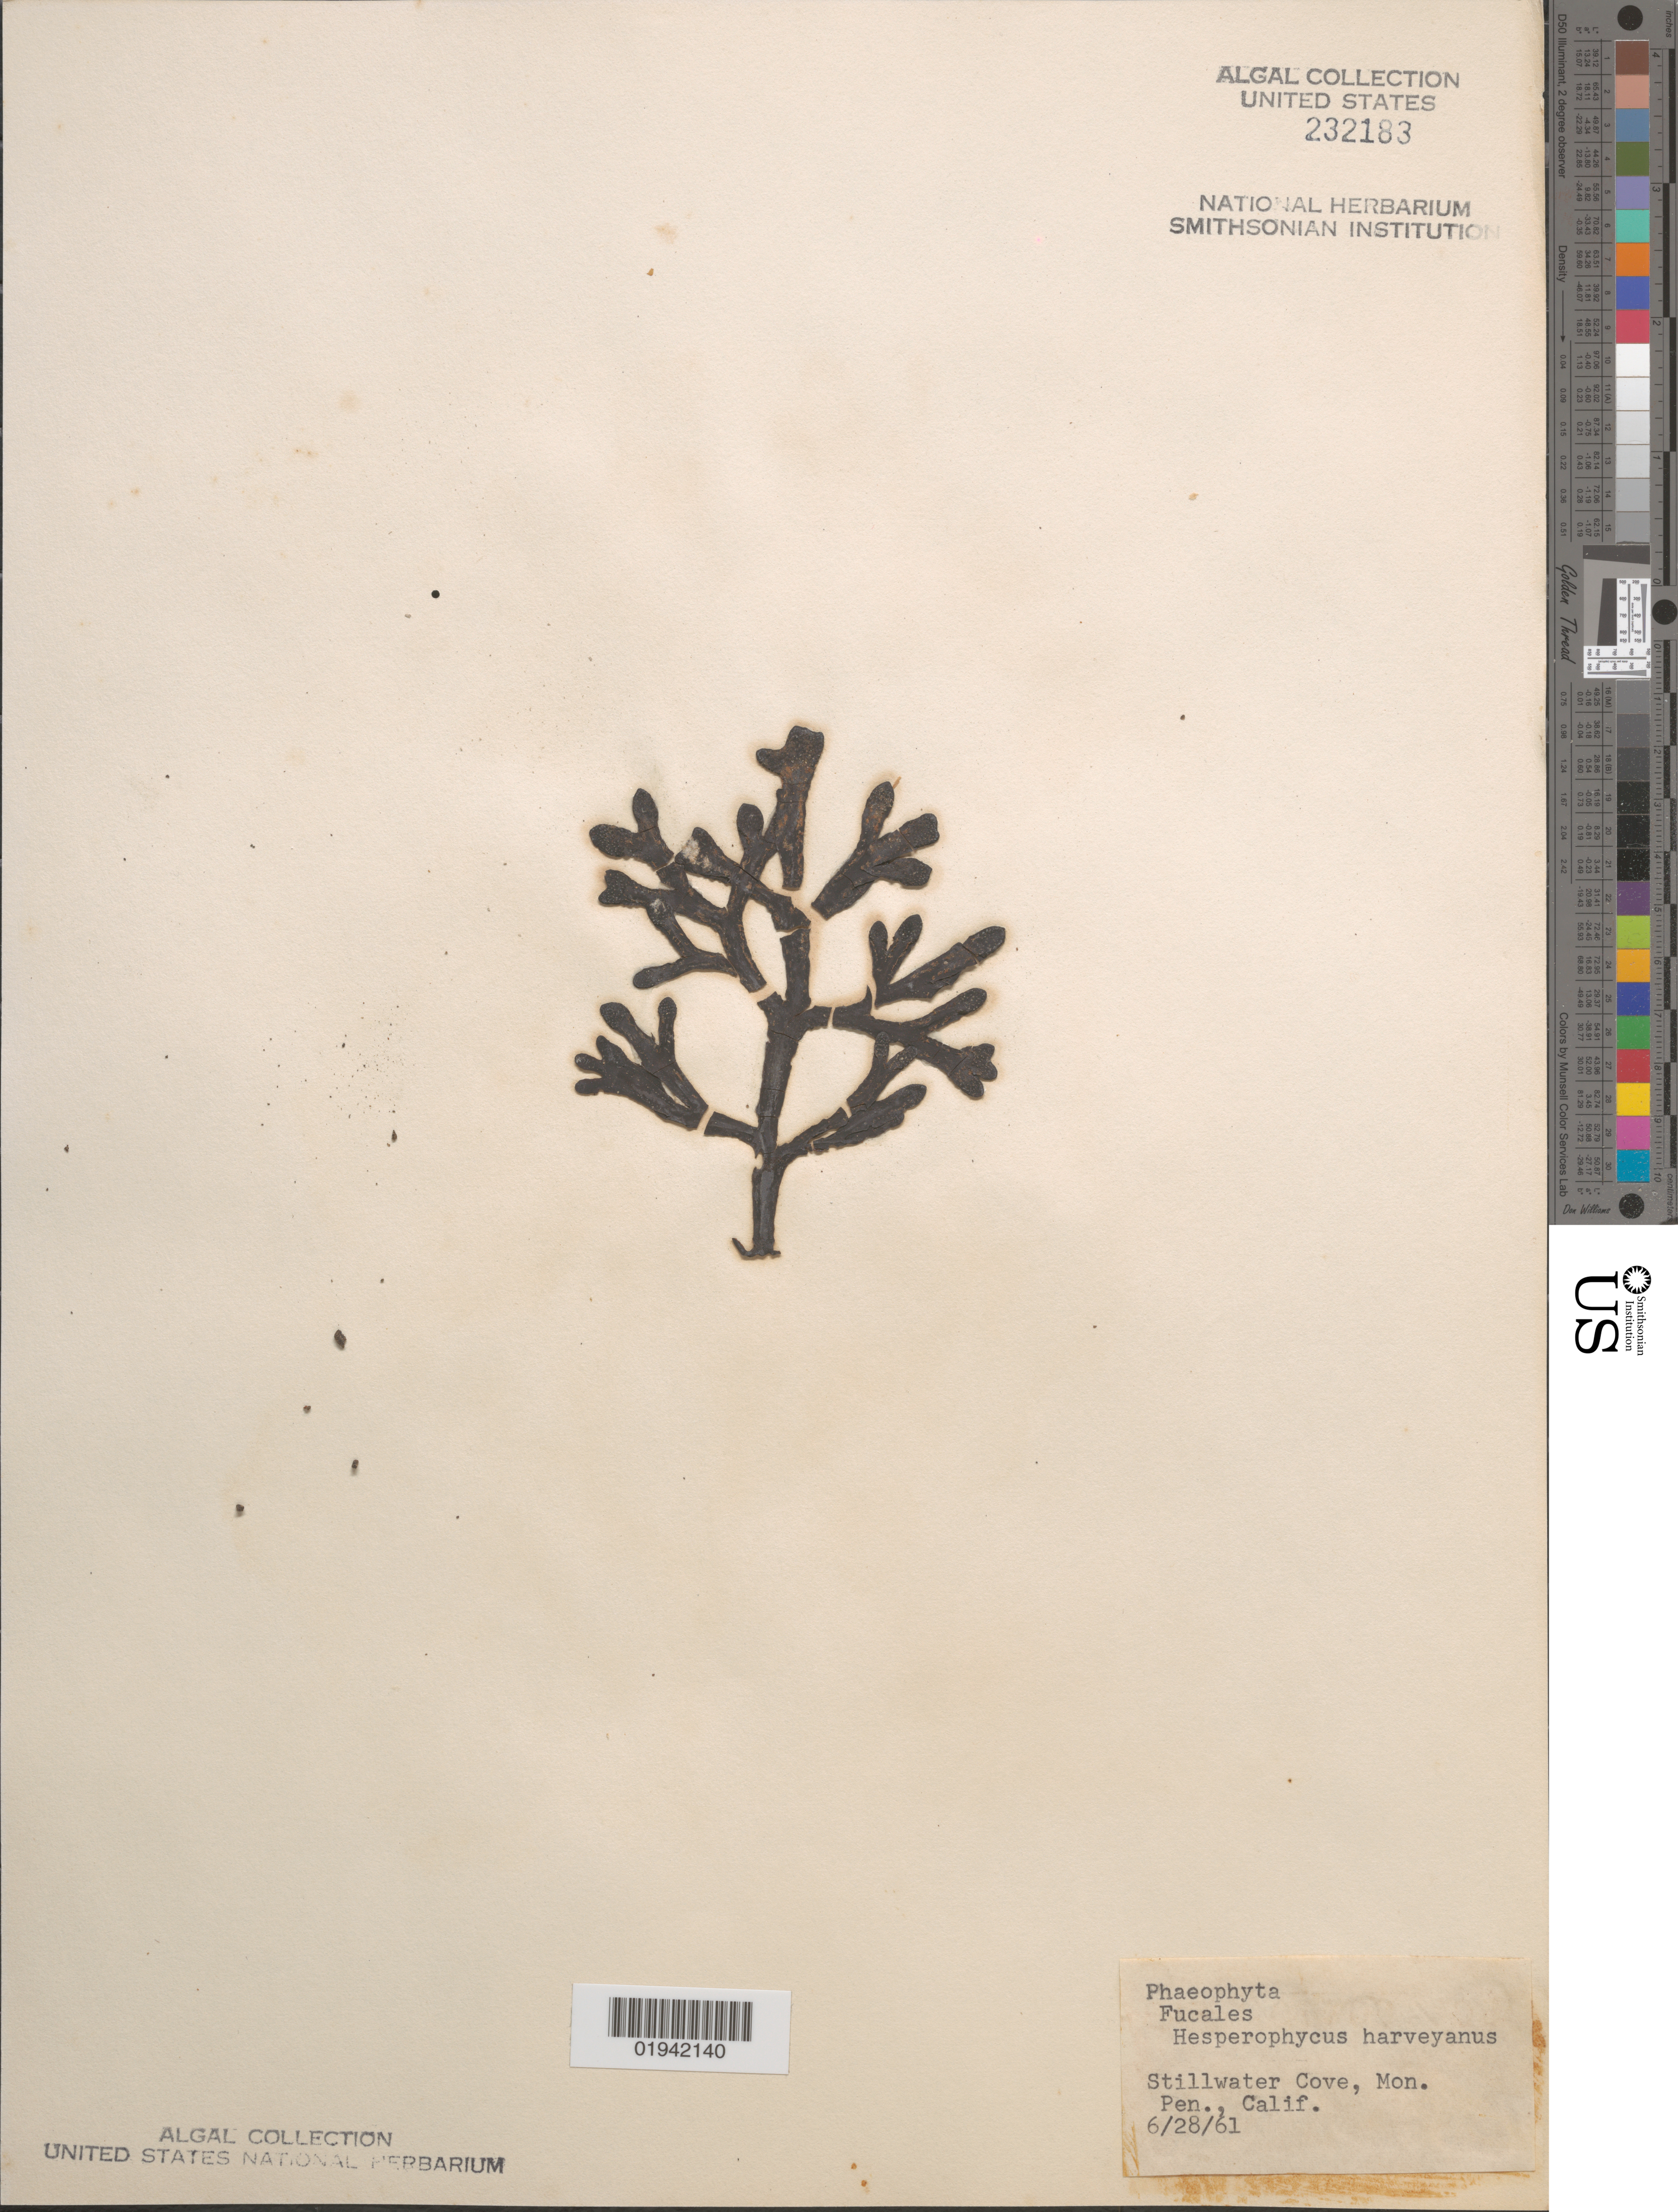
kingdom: Chromista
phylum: Ochrophyta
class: Phaeophyceae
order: Fucales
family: Fucaceae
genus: Hesperophycus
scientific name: Hesperophycus harveyanus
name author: (Decne.) Setch. & N.L. Gardner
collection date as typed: Transcribed d/m/y: 28/6/61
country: United States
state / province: California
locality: Stillwater Cove, Mon. Pen.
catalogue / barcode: US 232183